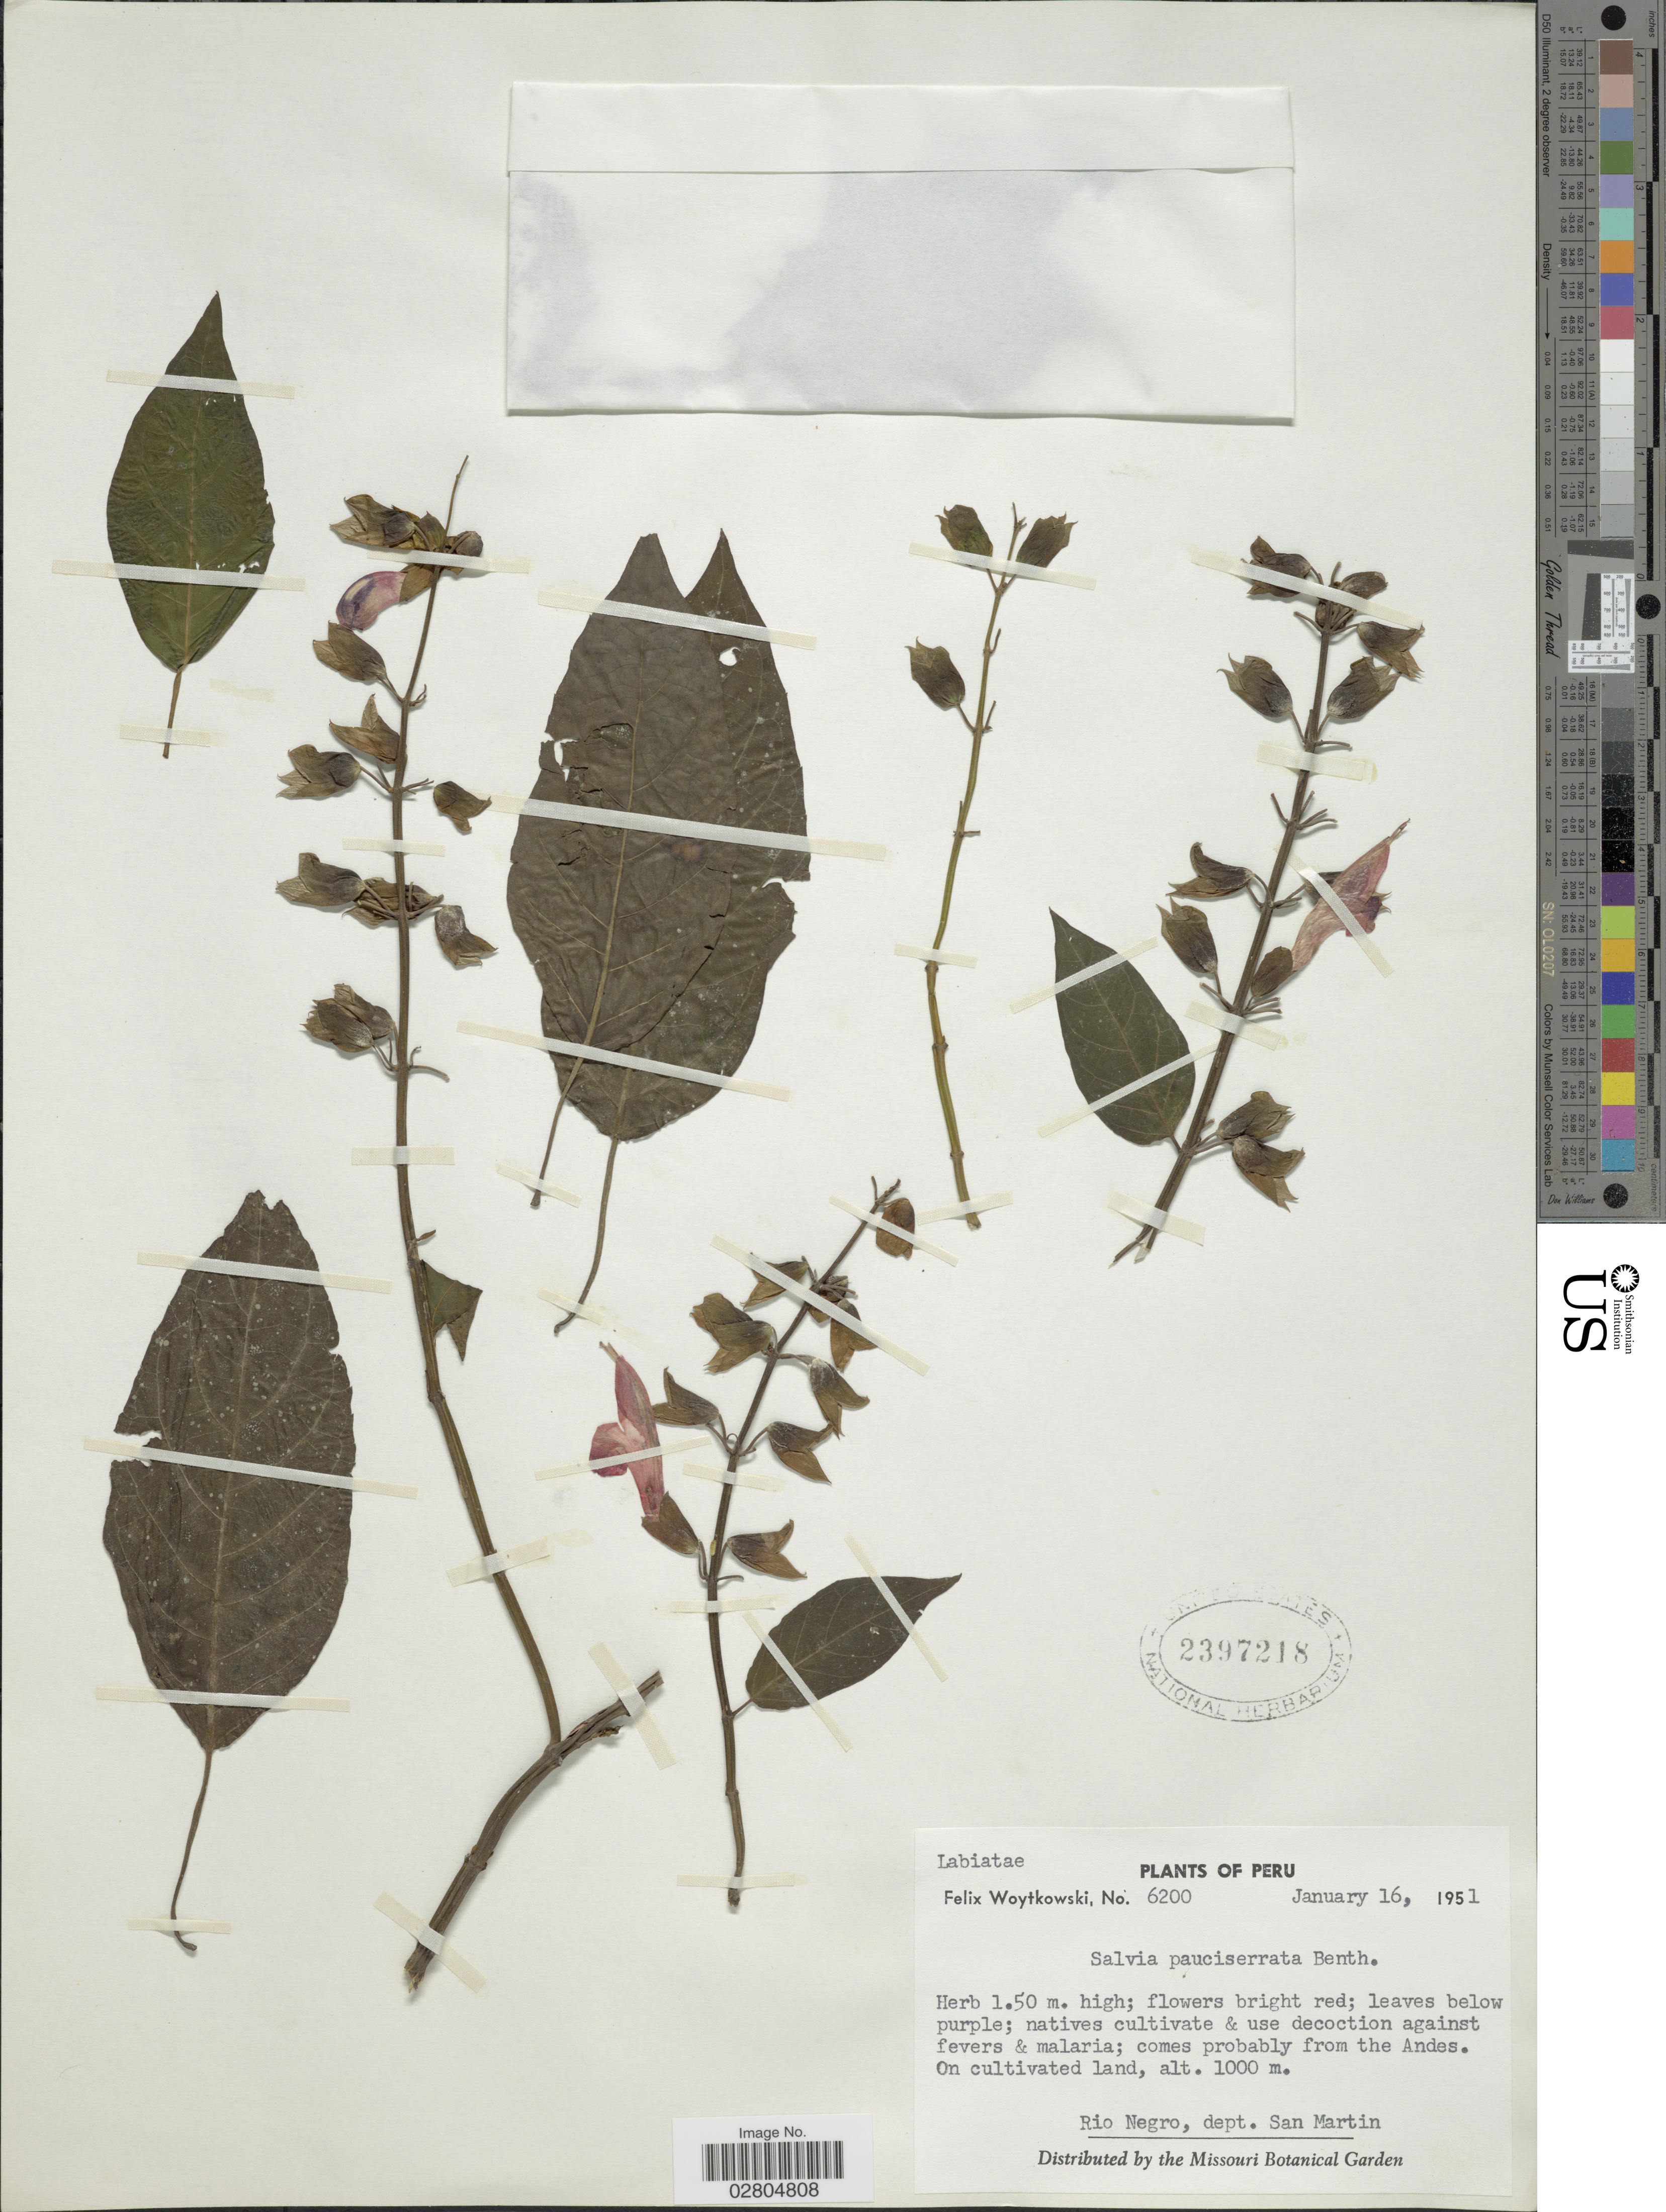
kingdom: Plantae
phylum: Tracheophyta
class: Magnoliopsida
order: Lamiales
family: Lamiaceae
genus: Salvia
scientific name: Salvia pauciserrata subsp. pauciserrata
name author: Benth.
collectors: F. Woytkowski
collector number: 6200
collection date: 1951-01-16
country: Peru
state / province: San Martín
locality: Rio Negro, dept. San Martin.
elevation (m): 1000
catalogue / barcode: US 2397218